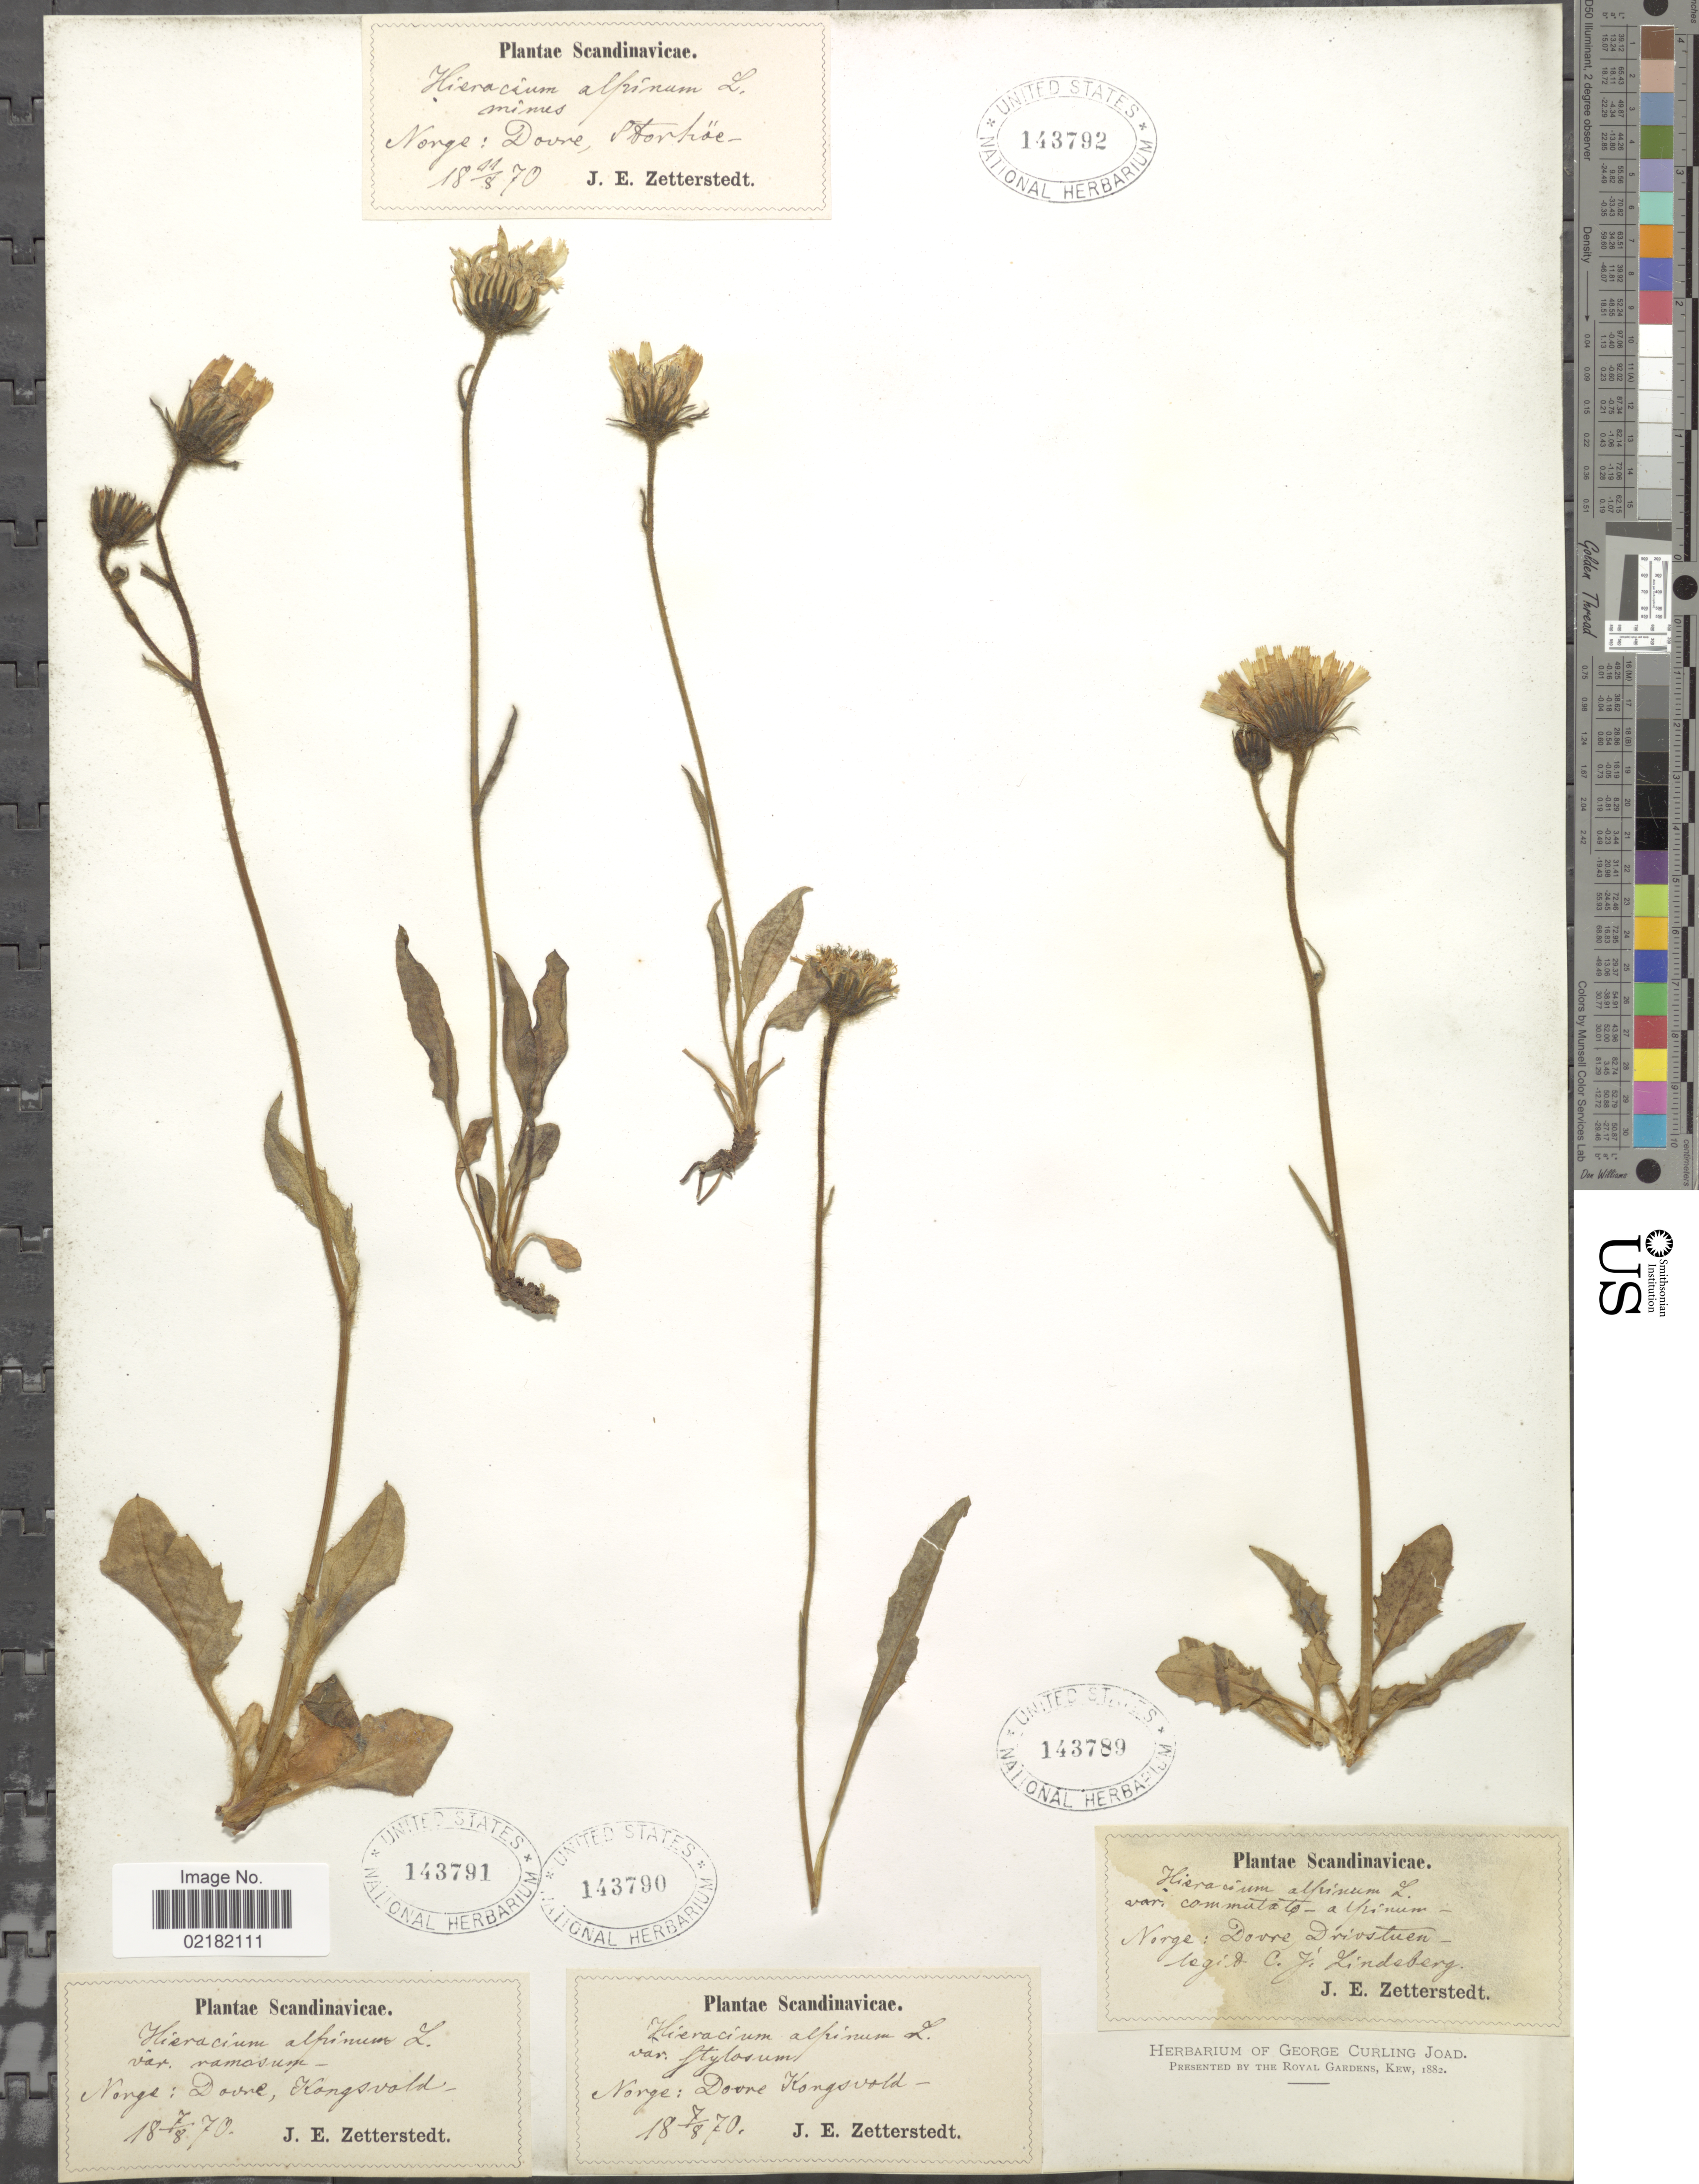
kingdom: Plantae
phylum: Tracheophyta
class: Magnoliopsida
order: Asterales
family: Asteraceae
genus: Hieracium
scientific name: Hieracium alpinum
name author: L.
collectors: C. Lindeberg & J.E. Zetterstedt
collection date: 1870-08-07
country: Norway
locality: Norges: Dovre Kongsvold.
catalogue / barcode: US 143790-2